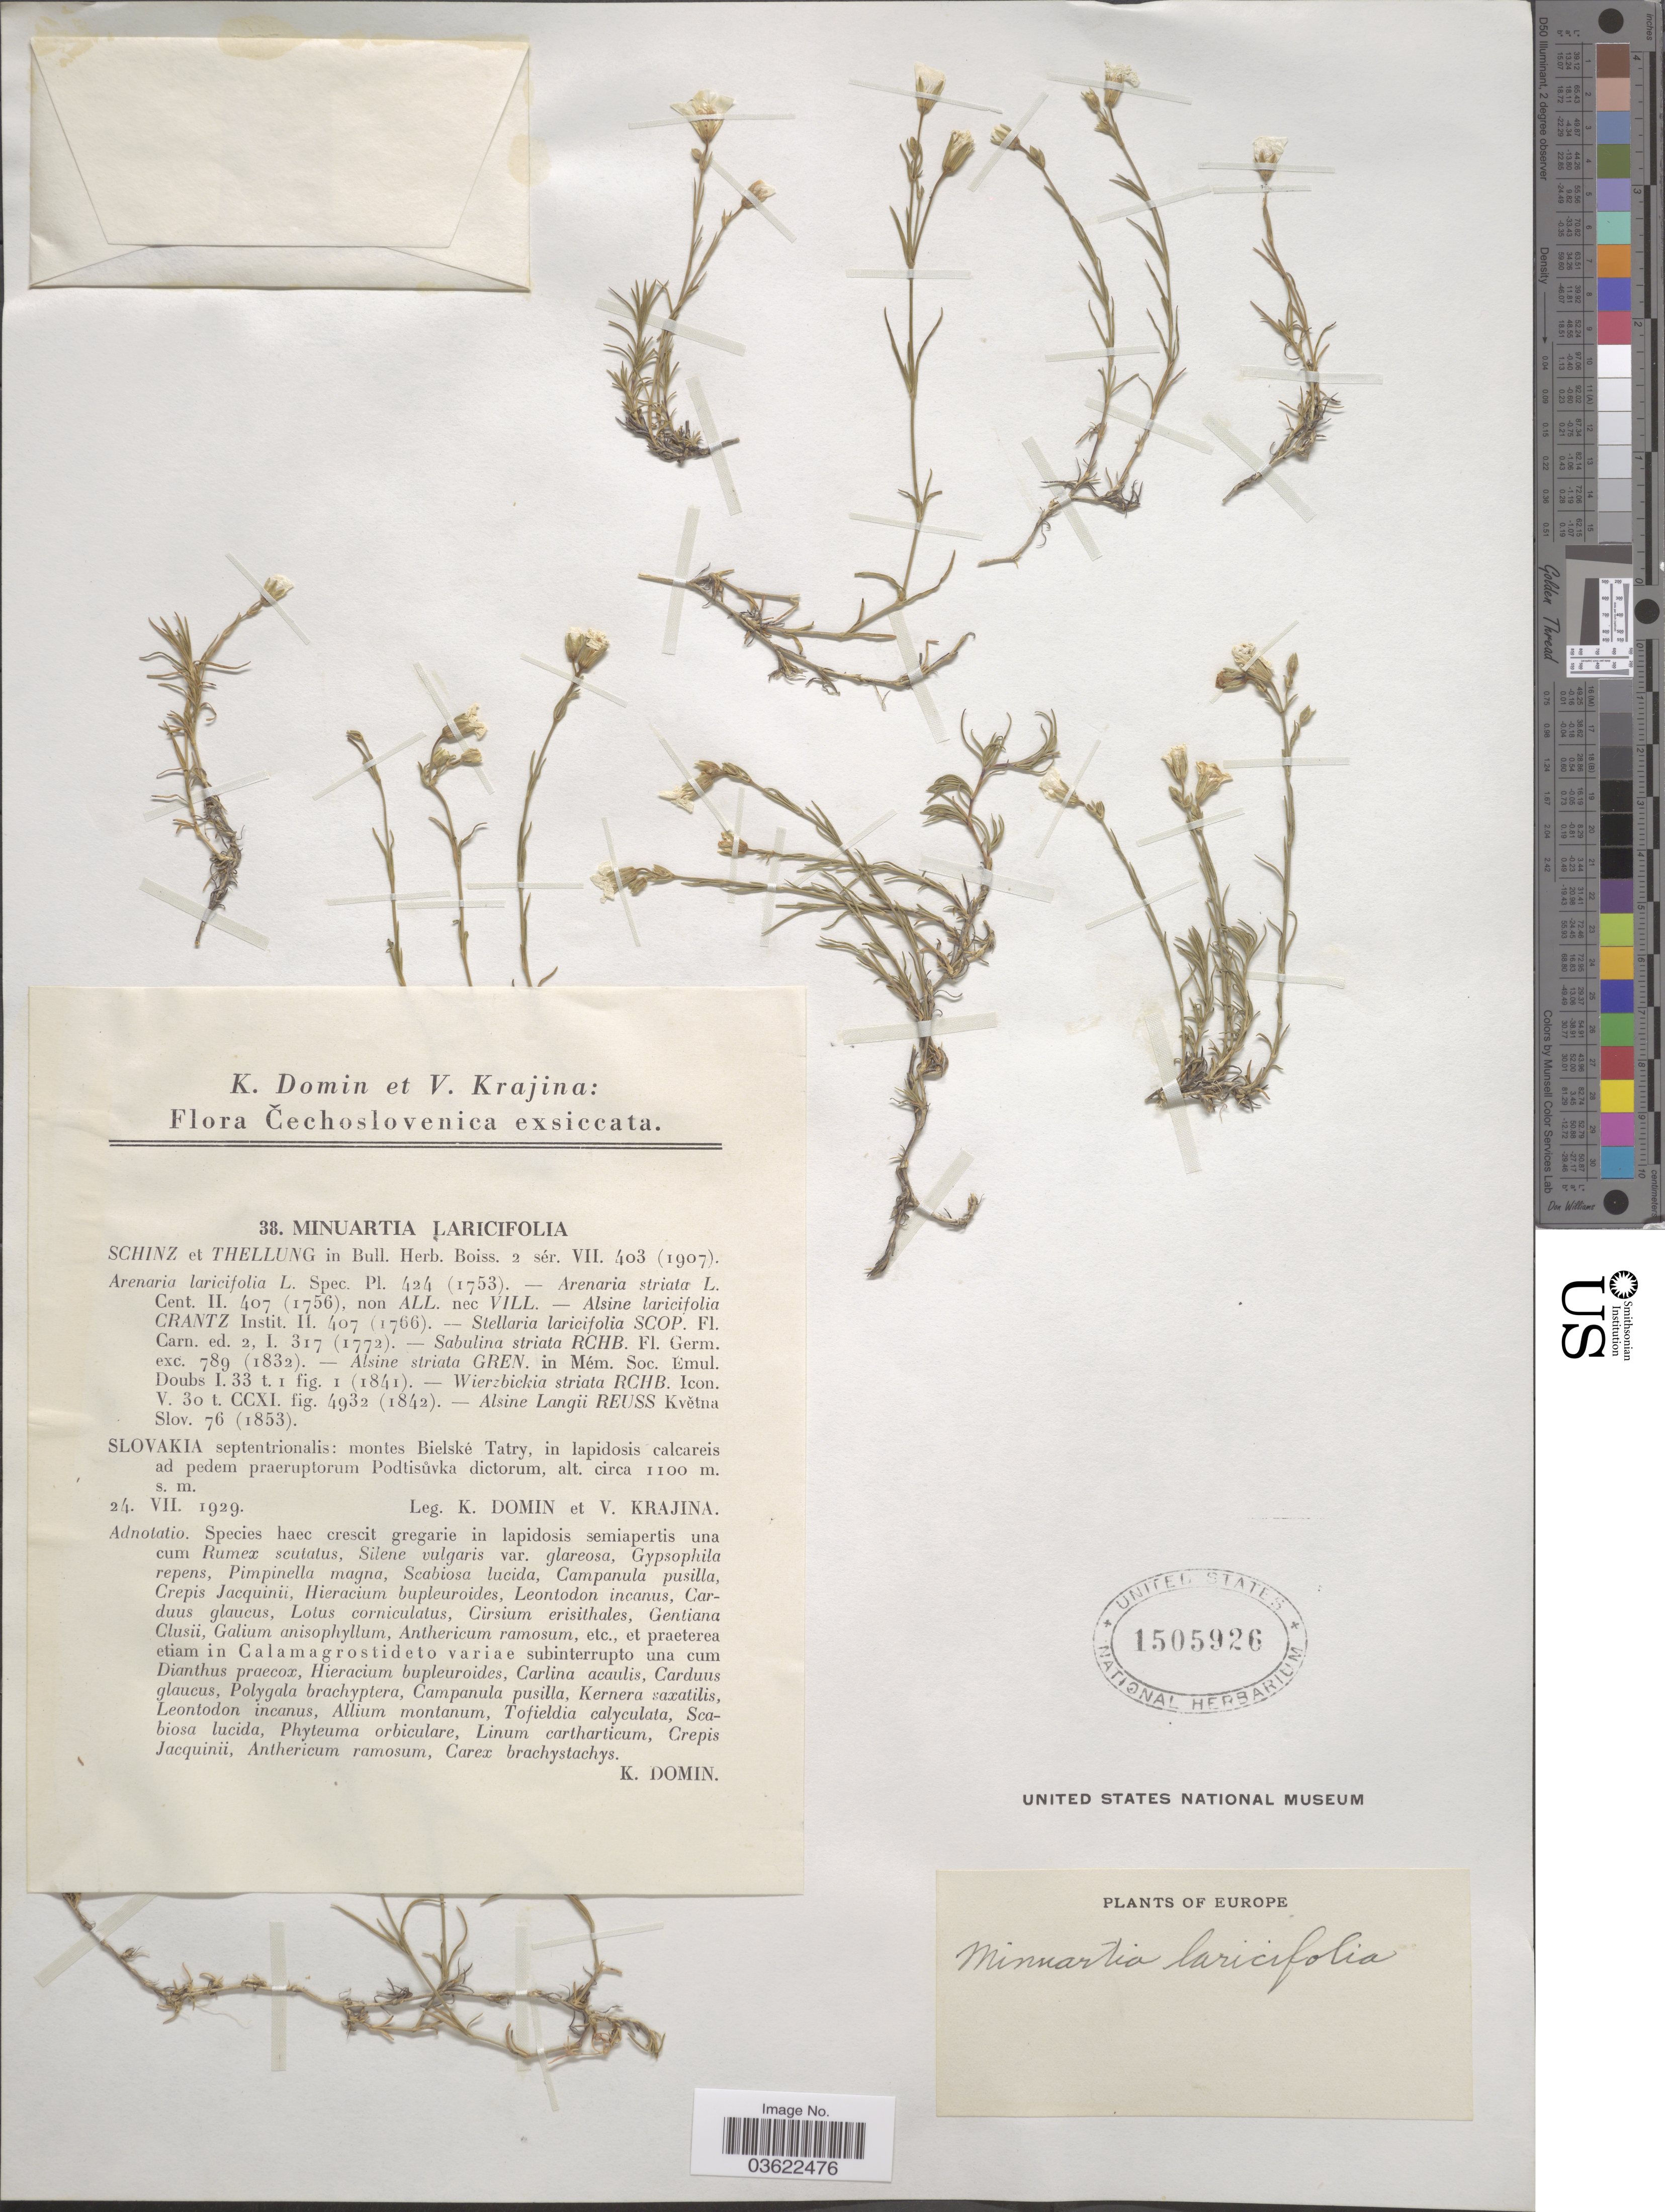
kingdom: Plantae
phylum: Tracheophyta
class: Magnoliopsida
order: Caryophyllales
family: Caryophyllaceae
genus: Cherleria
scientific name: Cherleria langii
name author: (G. Reuss & Boiss.) A.J. Moore & Dillenb.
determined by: Strong, Mark T., (BOT), Smithsonian Institution - National Museum of Natural History (UNITED STATES)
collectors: K. Domin & V. Krajina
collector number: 38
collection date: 1929-07-24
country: Slovakia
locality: Slovakia septentrionalis: montes Bielské Tatry, in lapidosis calcareis ad pedem praeruptorum Podtisuvka dictorum.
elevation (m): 1100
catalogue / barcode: US 1505926